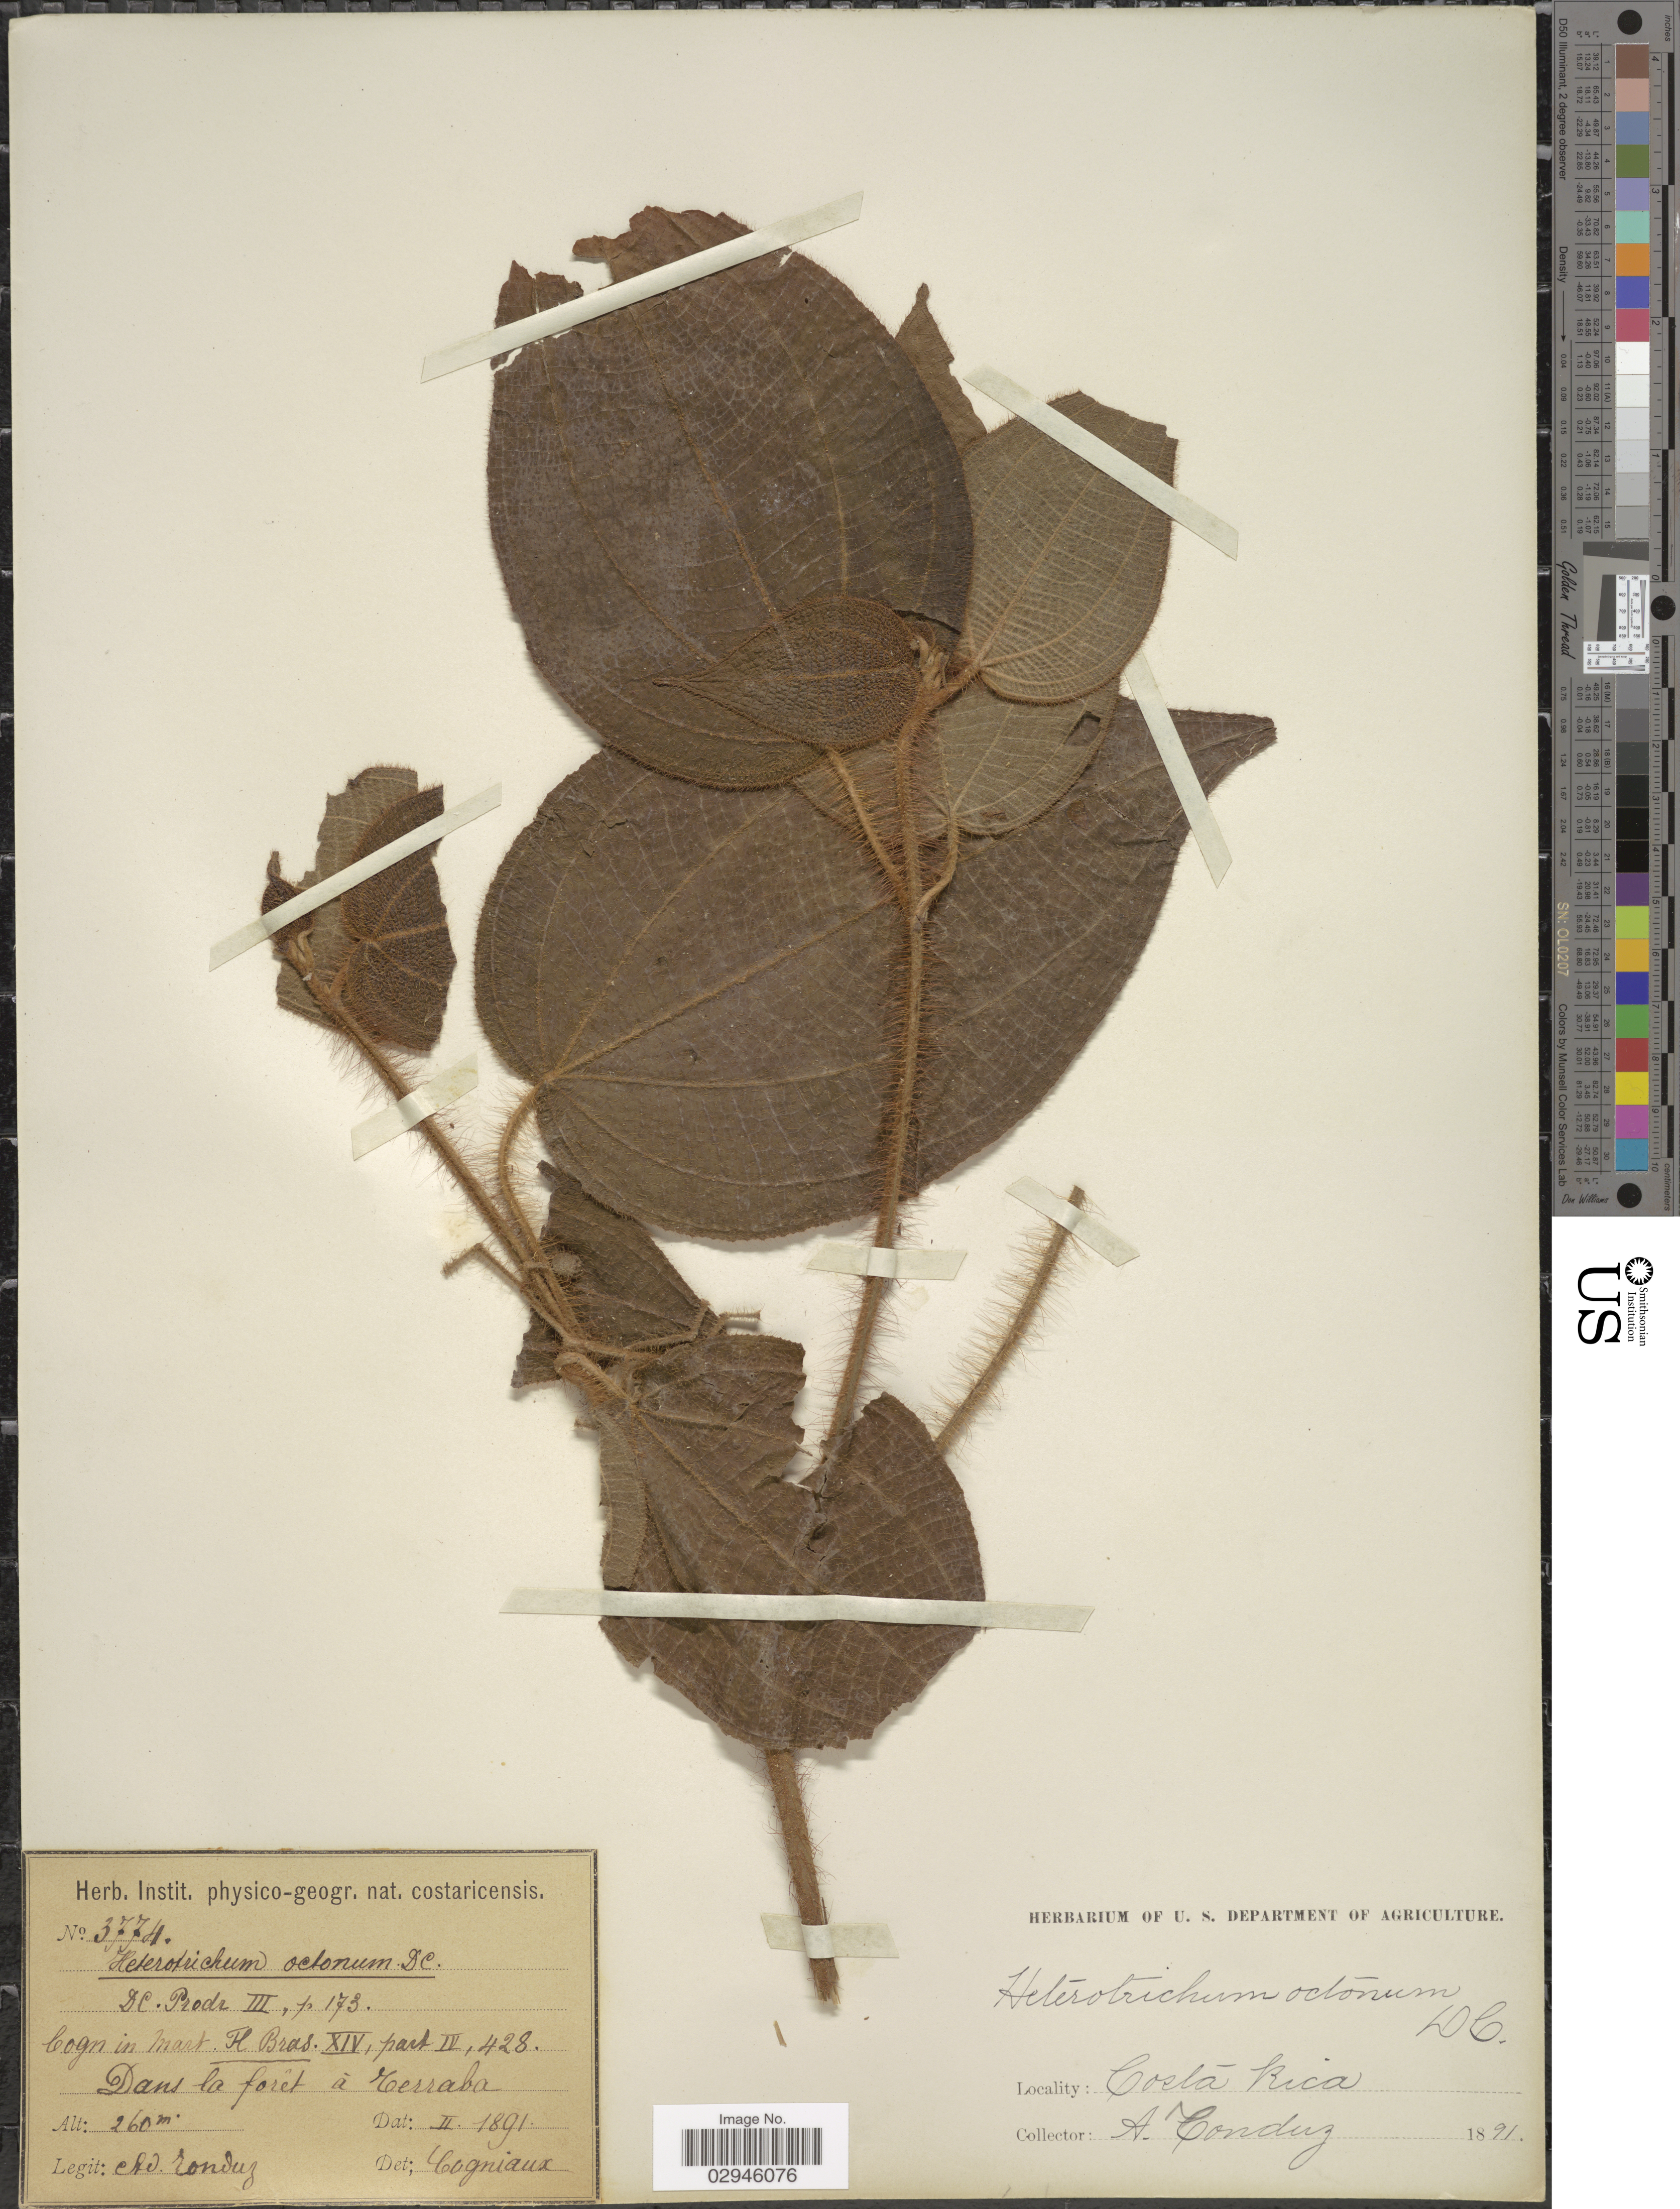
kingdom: Plantae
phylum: Tracheophyta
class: Magnoliopsida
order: Myrtales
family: Melastomataceae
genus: Heterotrichum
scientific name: Heterotrichum octonum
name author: (Bonpl.) DC.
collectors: A. Tonduz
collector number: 3774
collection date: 1891-02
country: Costa Rica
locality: Dans la forêt à Terraba.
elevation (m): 260